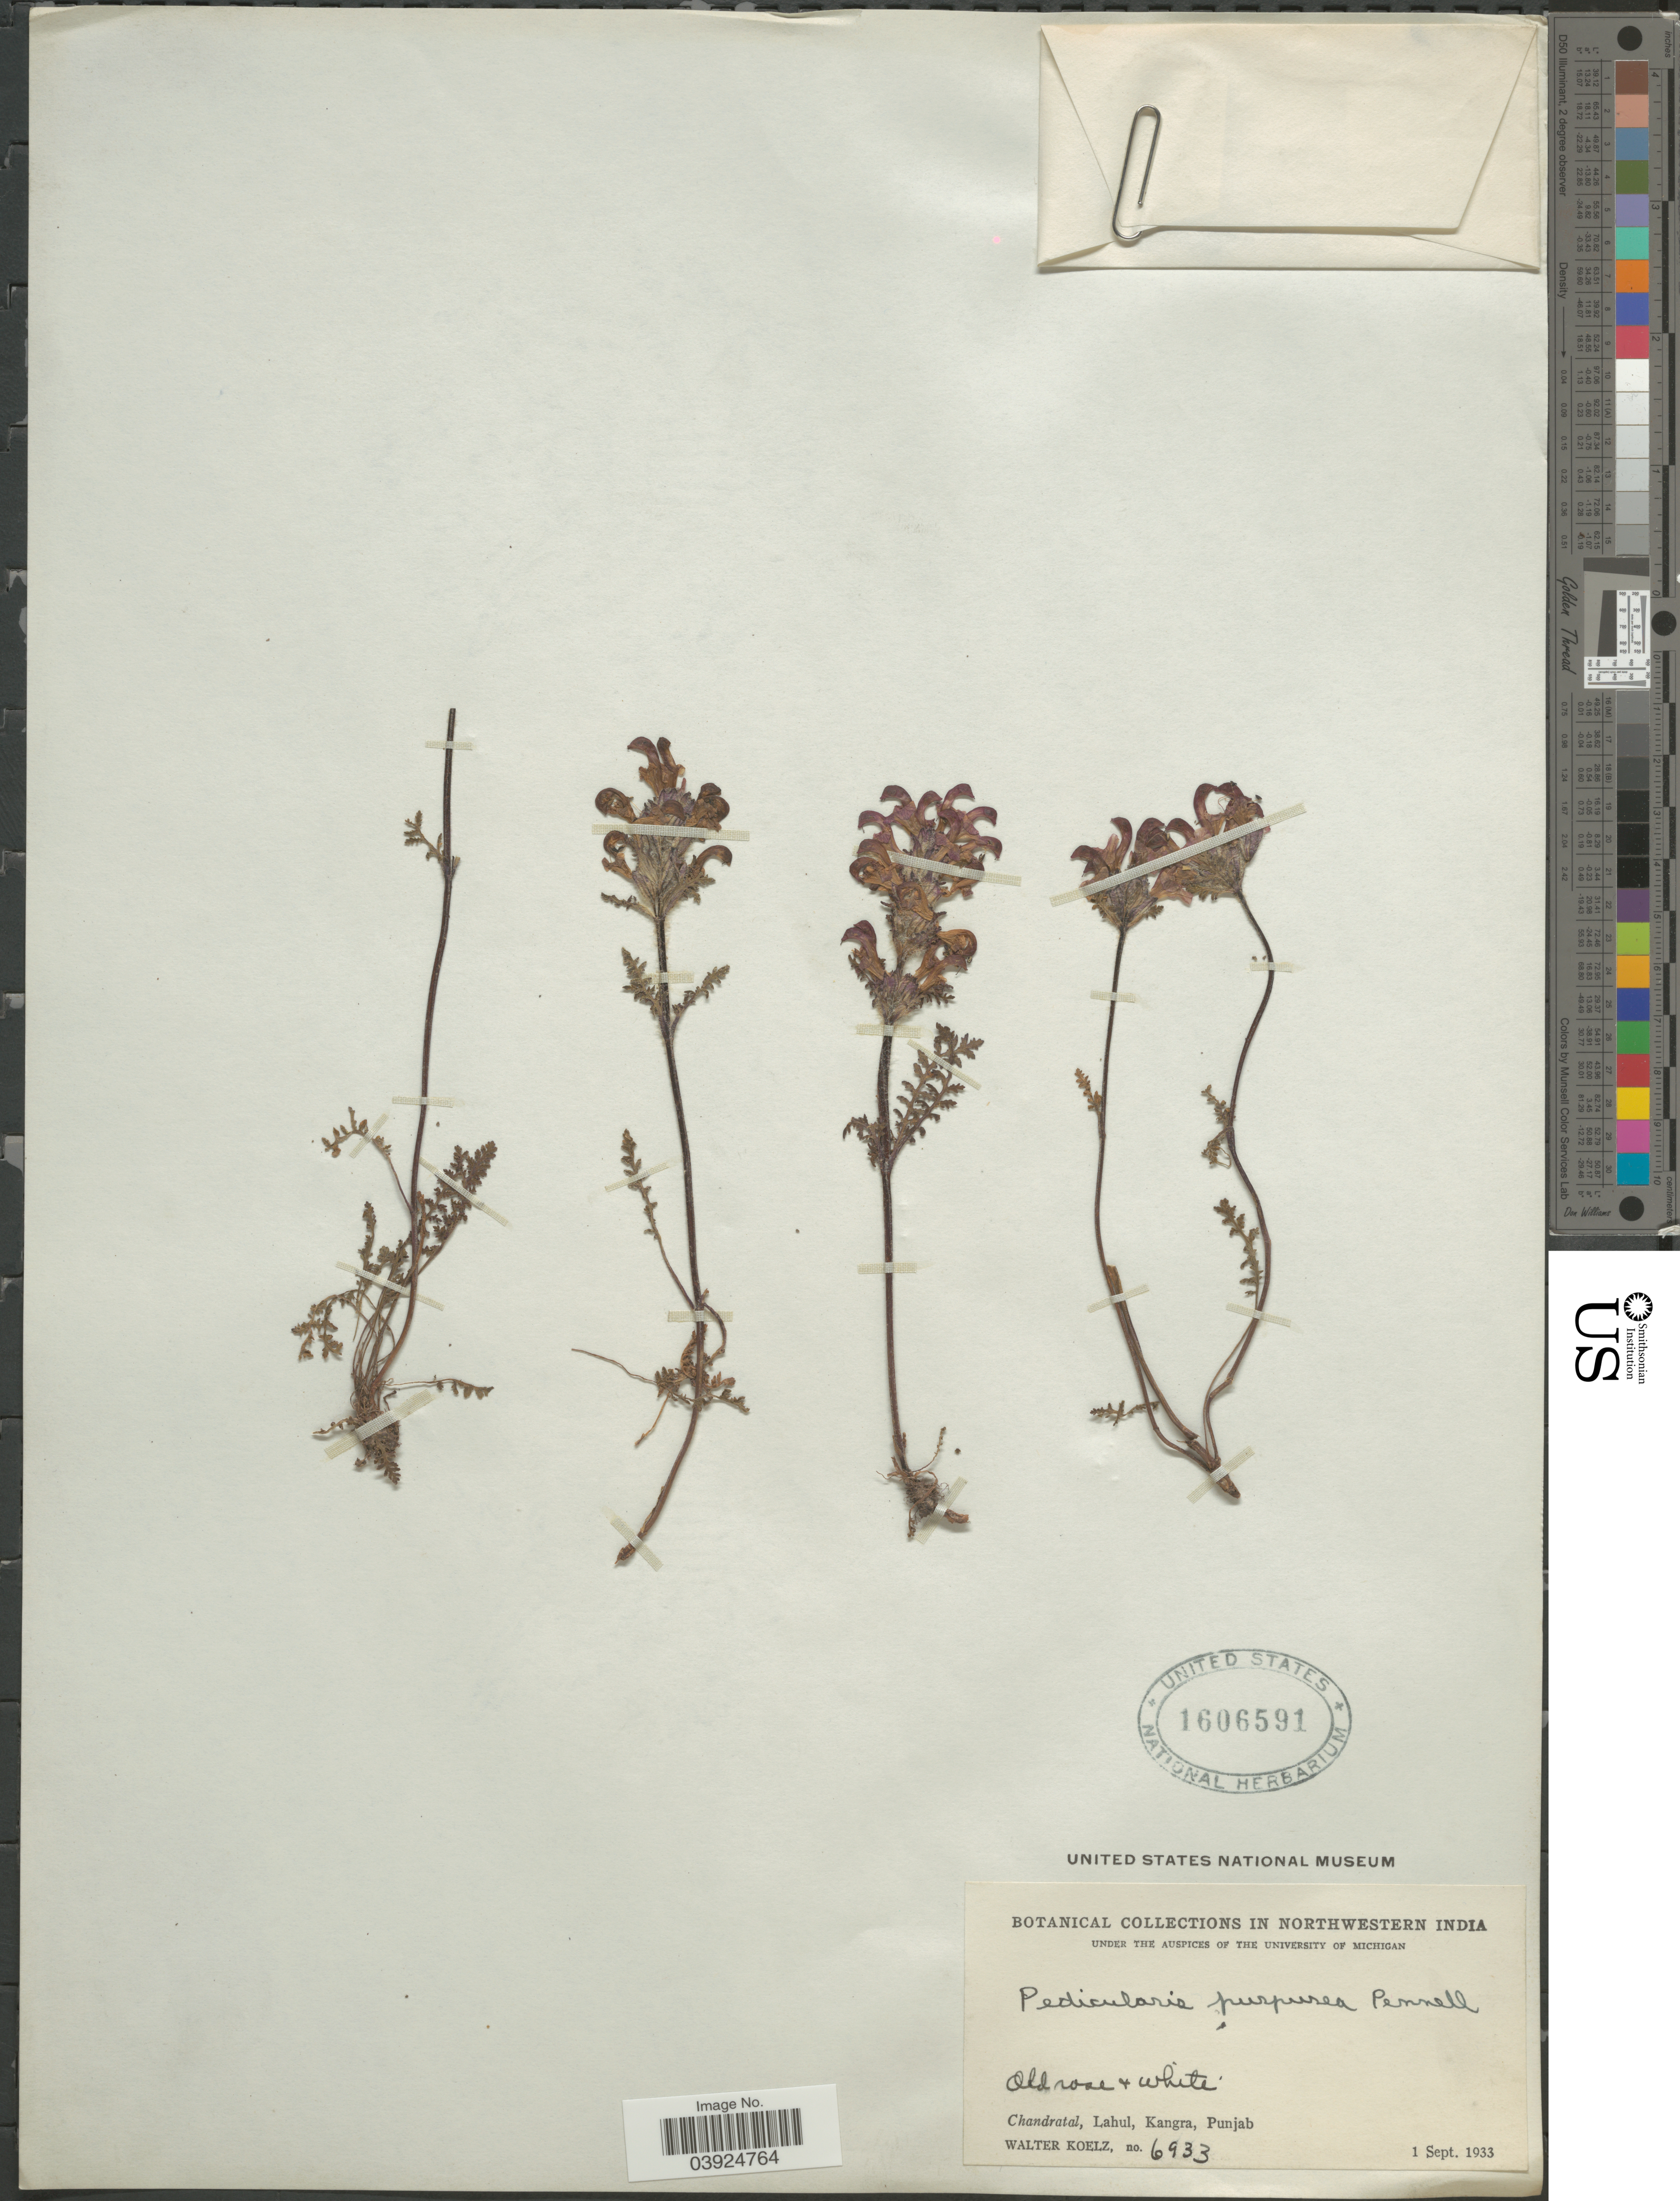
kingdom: Plantae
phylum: Tracheophyta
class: Magnoliopsida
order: Lamiales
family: Orobanchaceae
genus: Pedicularis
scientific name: Pedicularis purpurea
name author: Pennell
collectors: W. N. Koelz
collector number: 6933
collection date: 1933-09-01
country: India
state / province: Punjab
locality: Northwestern India. Chandratal, Lahul, Kangra.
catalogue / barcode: US 1606591